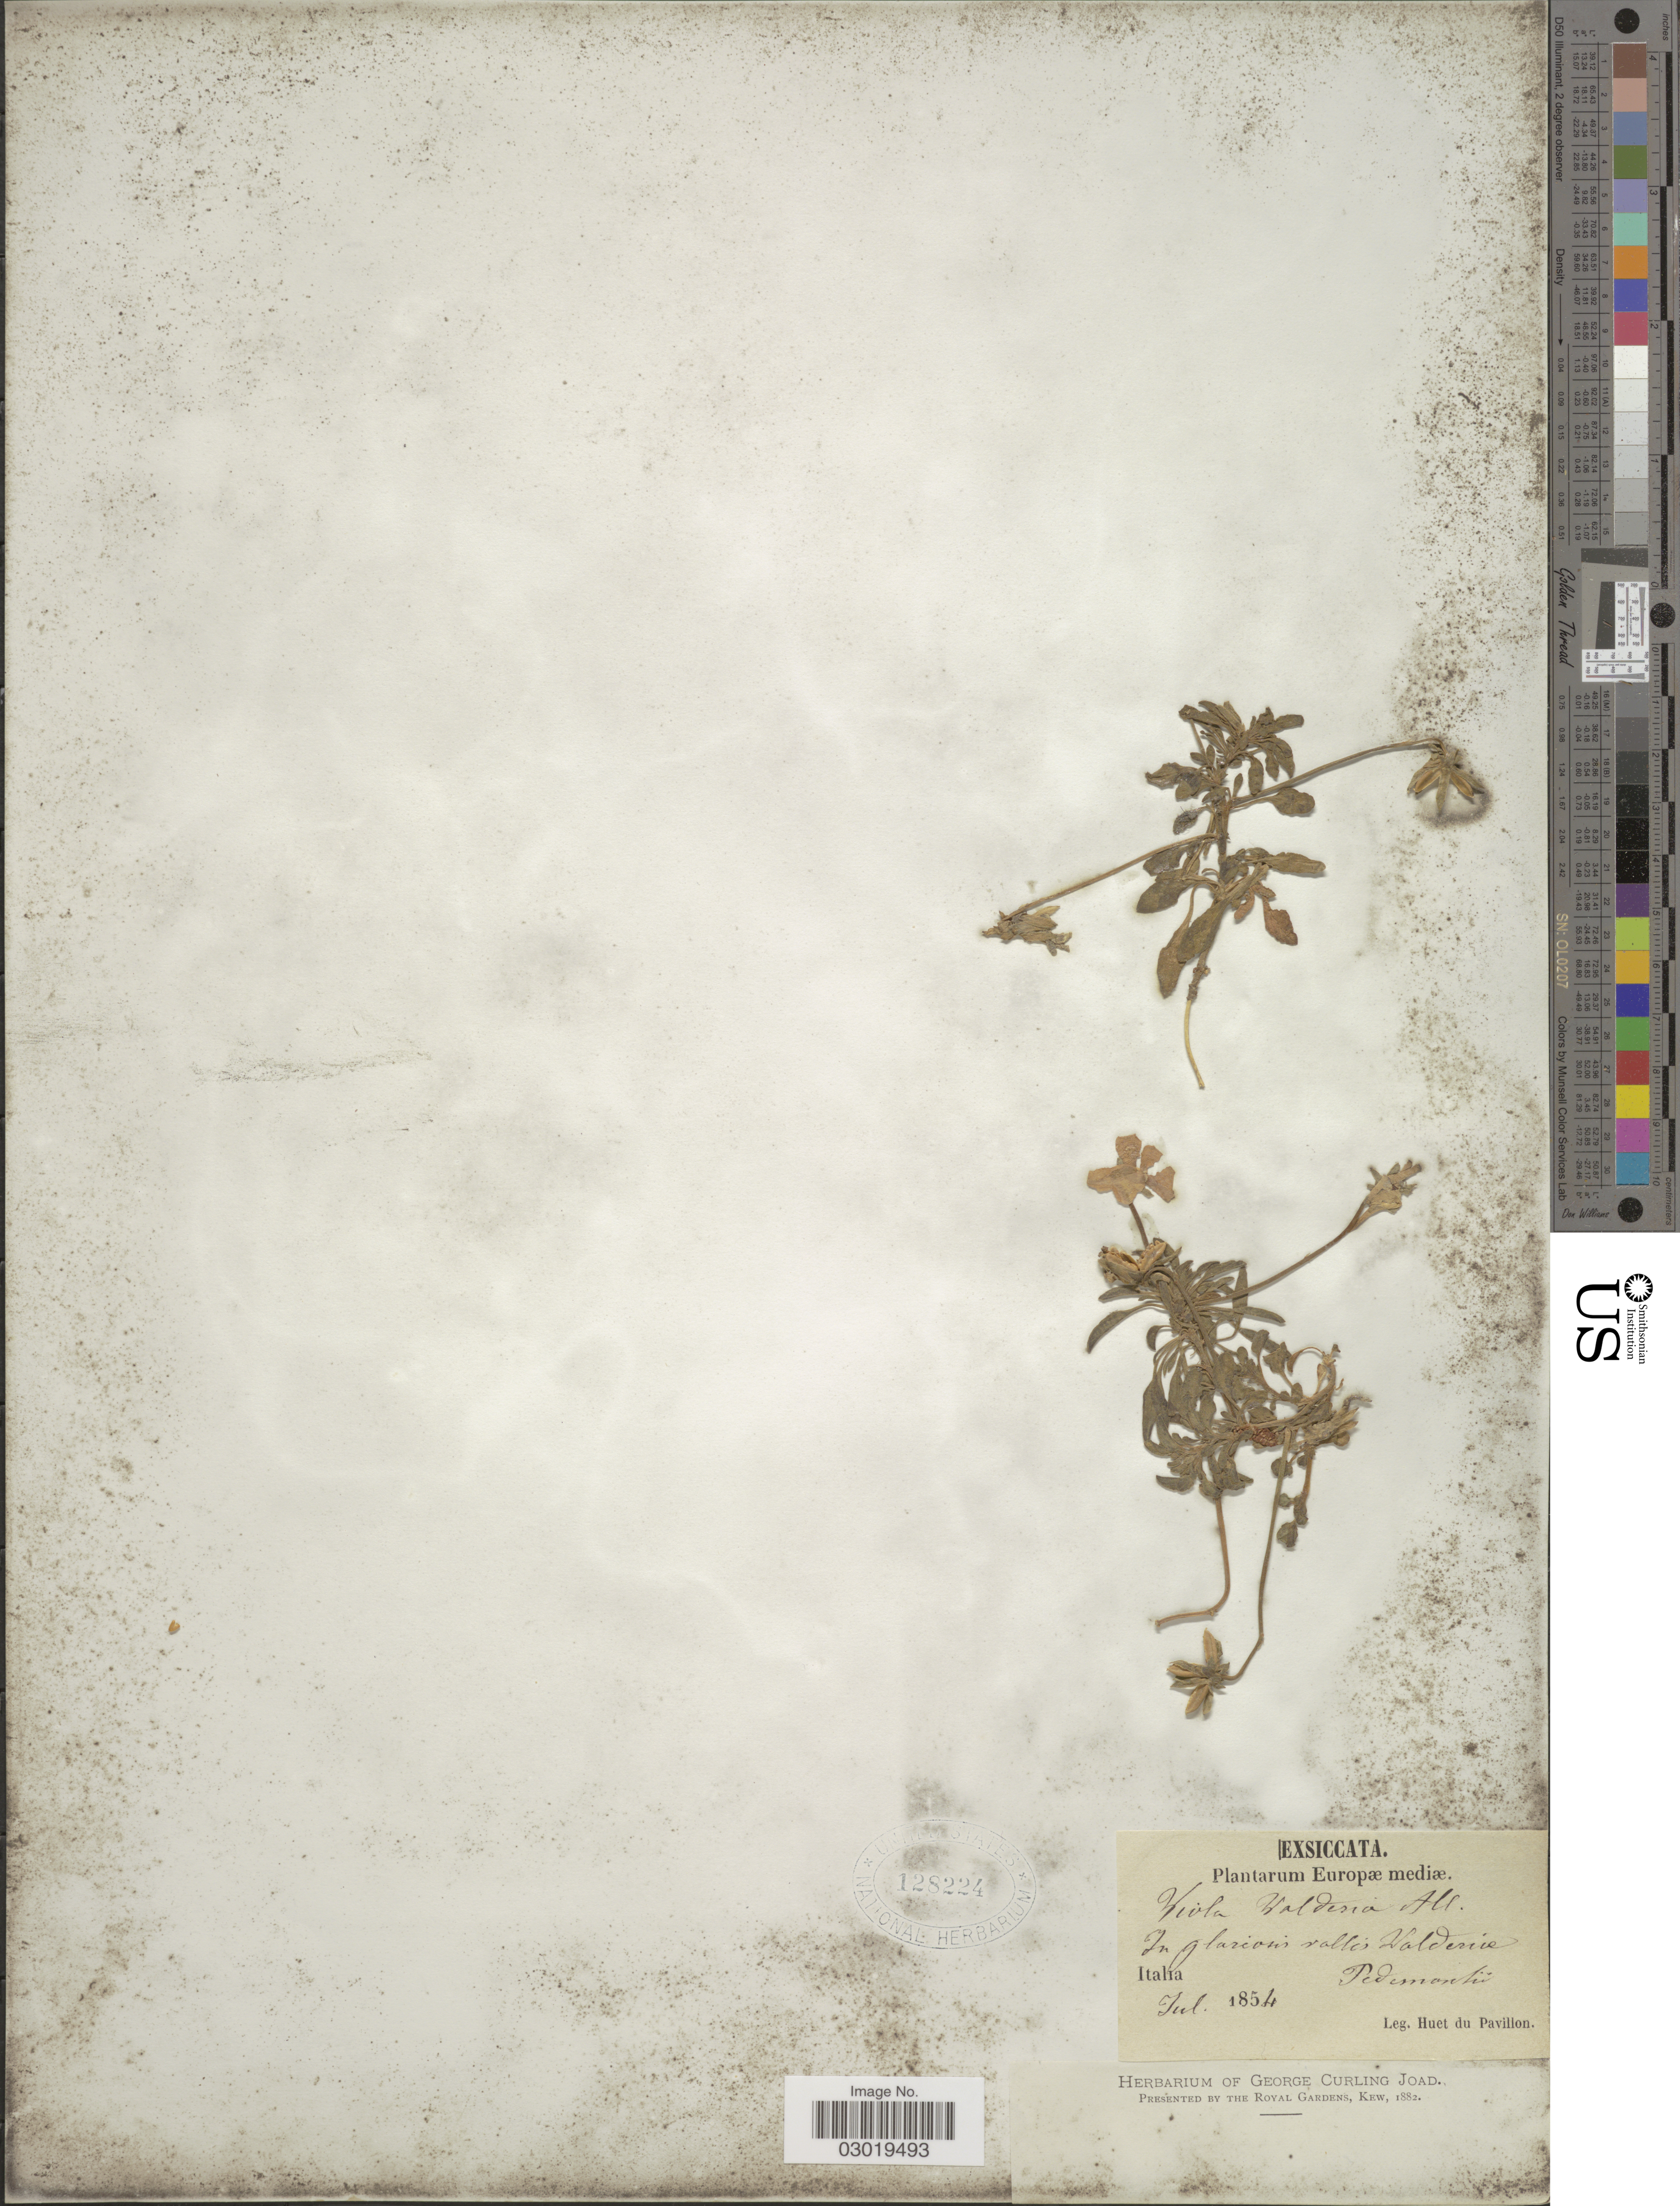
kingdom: Plantae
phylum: Tracheophyta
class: Magnoliopsida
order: Malpighiales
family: Violaceae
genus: Viola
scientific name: Viola valderia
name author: All.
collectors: Huet du Pavillon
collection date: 1854-07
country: Italy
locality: In glariosis vallis Walderive, Italia, Pedemontii.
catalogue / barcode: US 128224